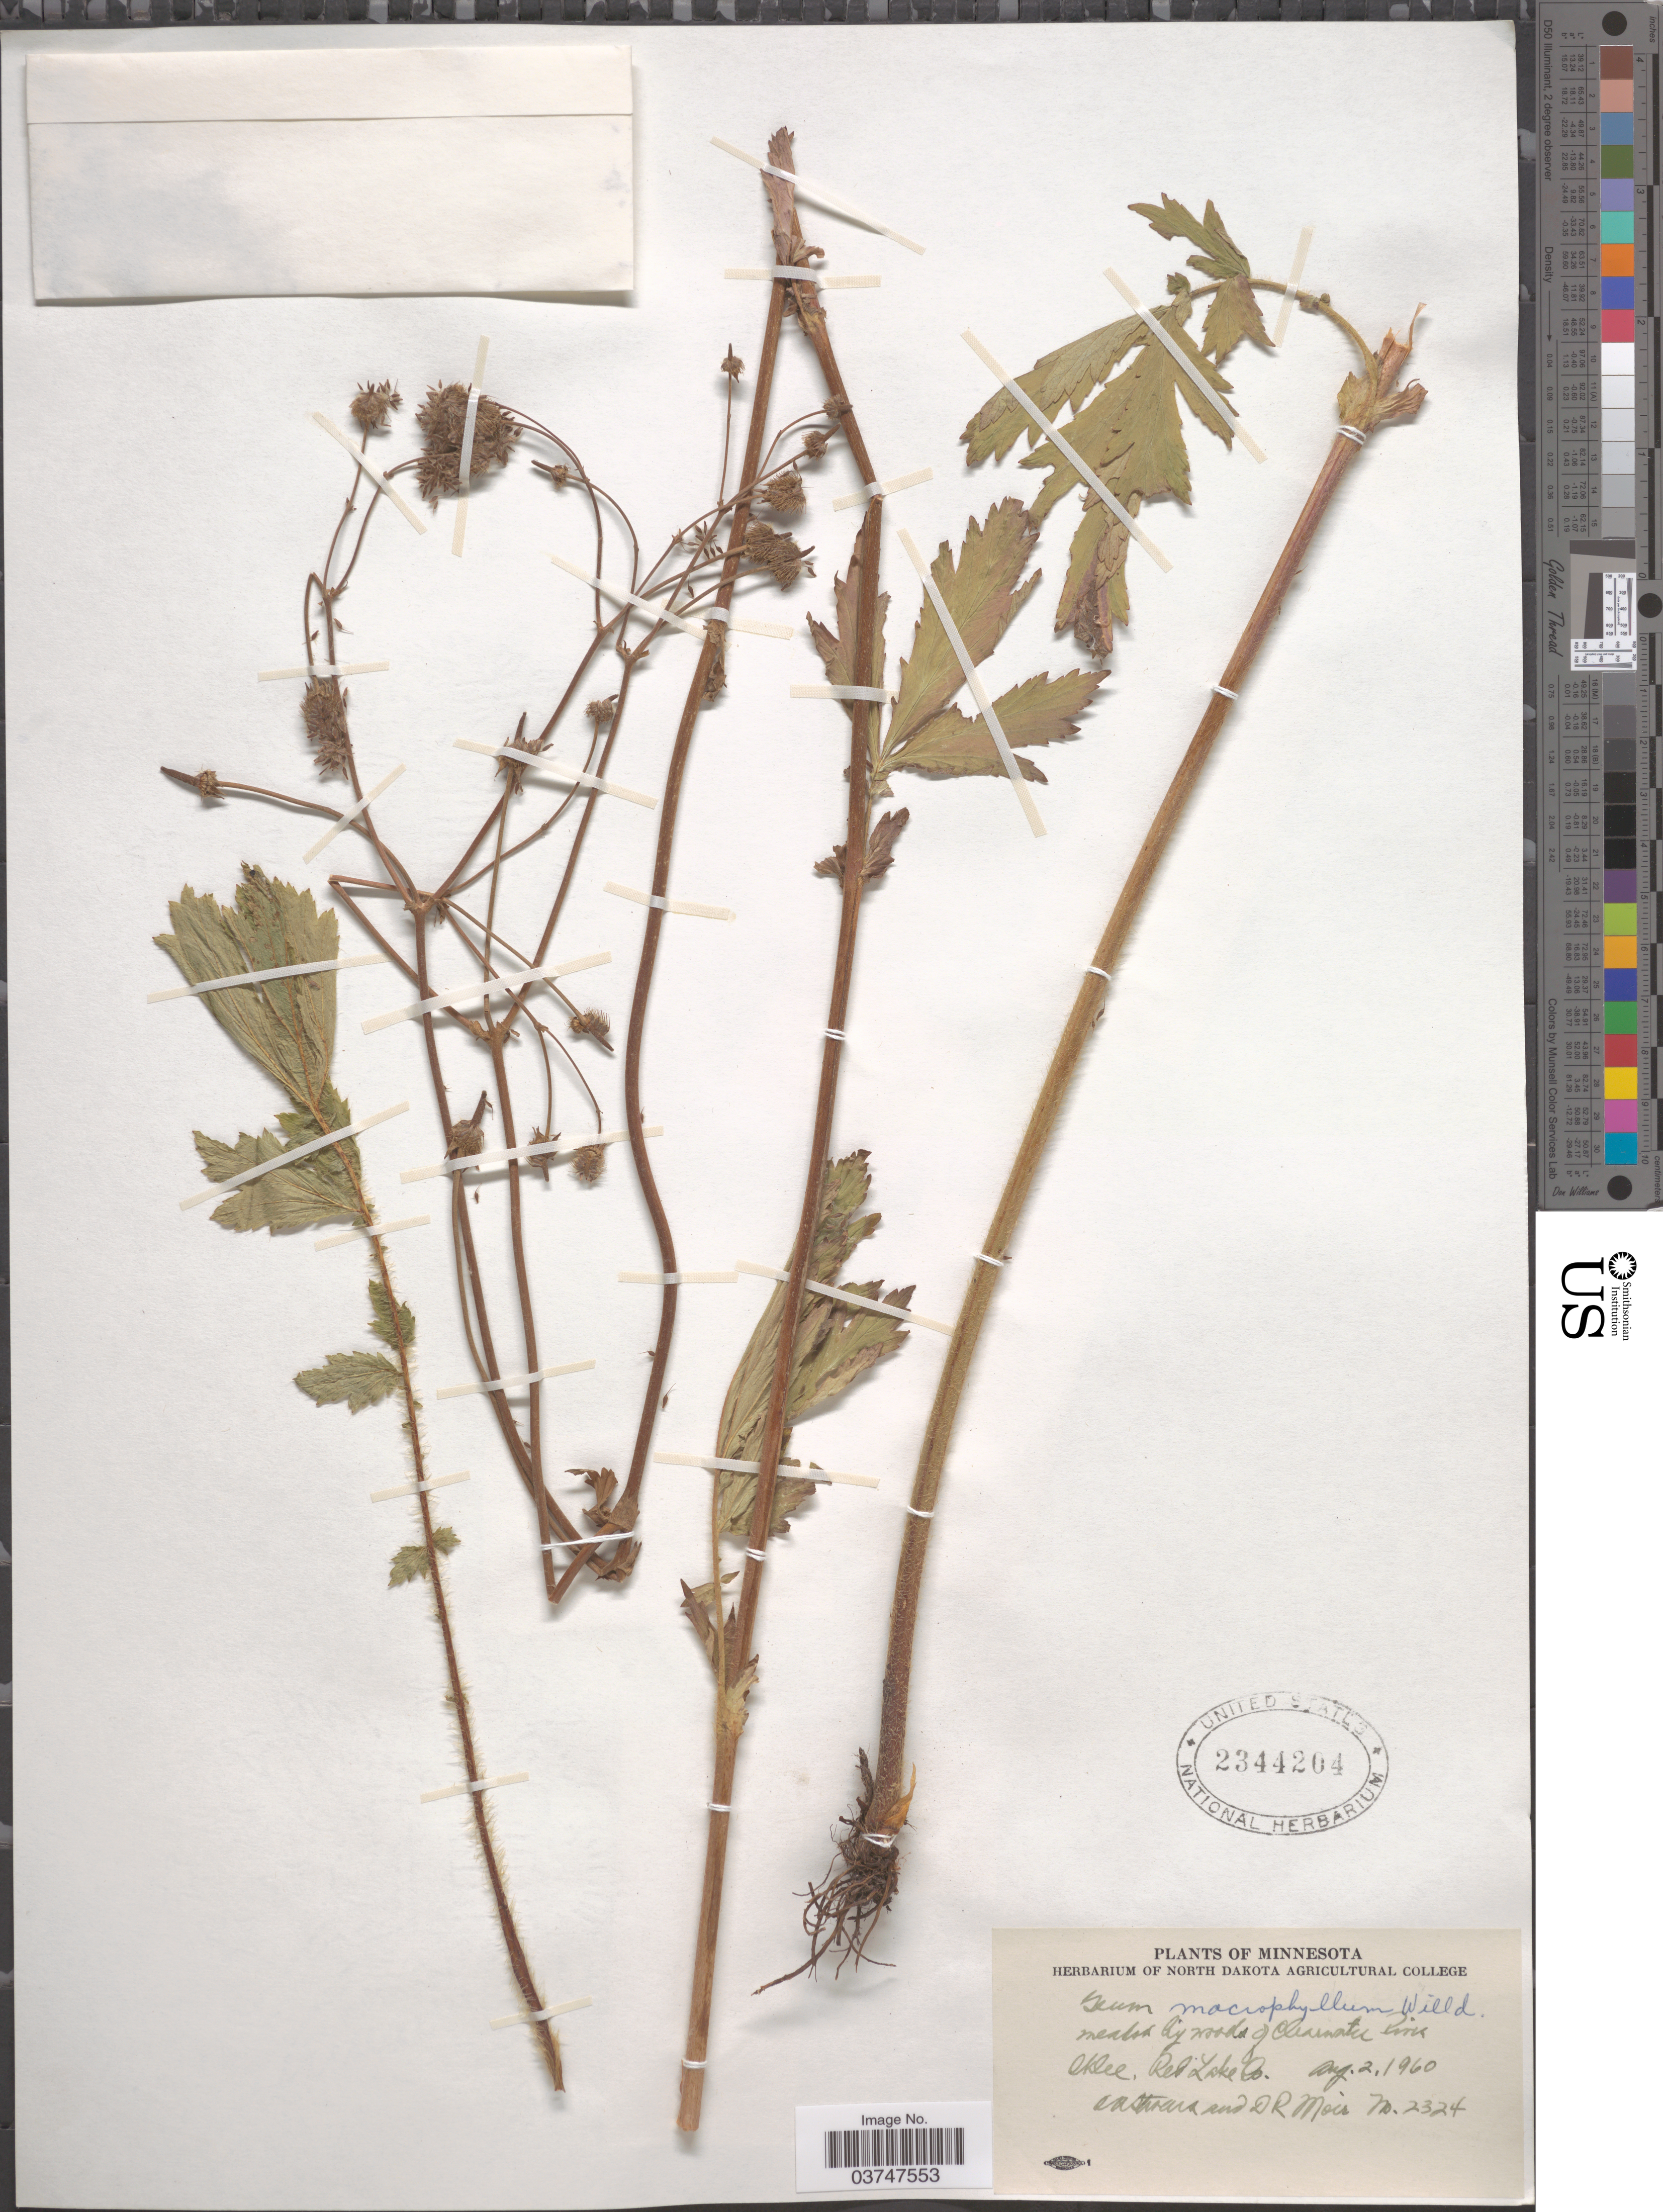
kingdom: Plantae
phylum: Tracheophyta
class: Magnoliopsida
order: Rosales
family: Rosaceae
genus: Geum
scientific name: Geum macrophyllum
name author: Willd.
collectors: O. A. Stevens & D. Moir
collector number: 2324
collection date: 1960-08-02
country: United States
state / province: Minnesota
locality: Woods of Clearwater River, Oklee, Red Lake Co.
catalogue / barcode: US 2344204